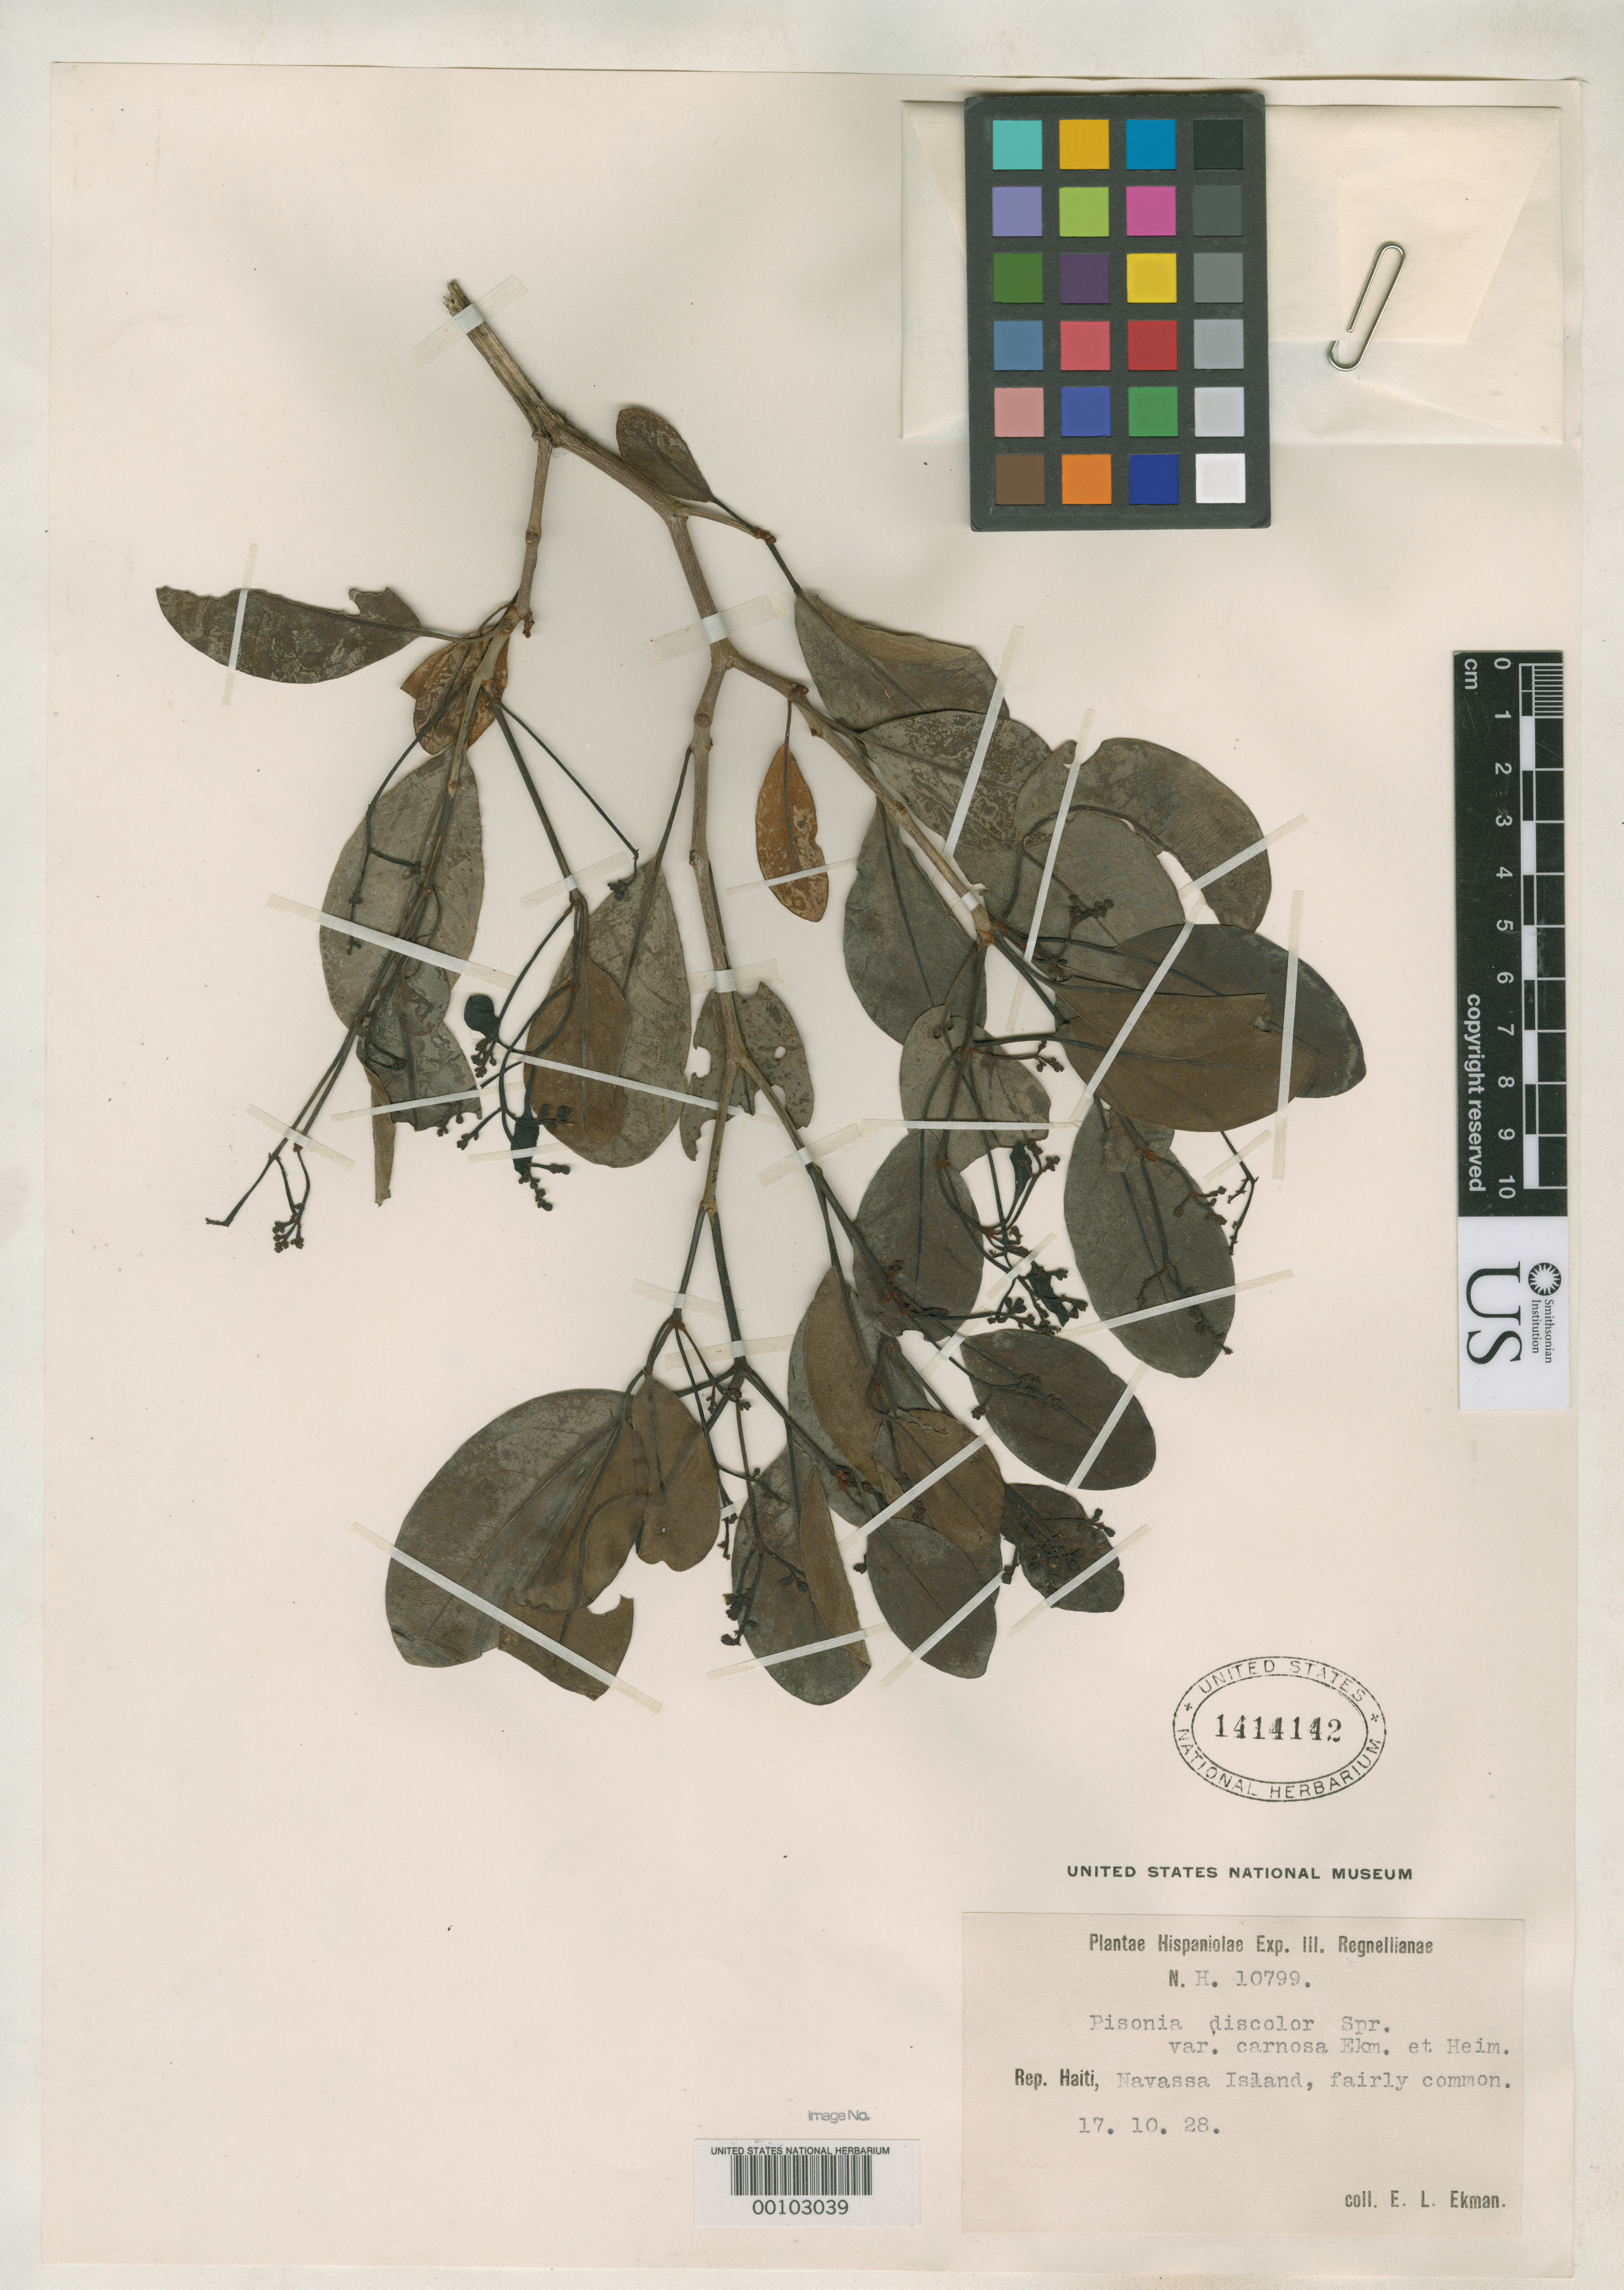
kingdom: Plantae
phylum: Tracheophyta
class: Magnoliopsida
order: Caryophyllales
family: Nyctaginaceae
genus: Pisonia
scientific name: Pisonia discolor var. carnosa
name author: Ekman & Heimerl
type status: Type Fragment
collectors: E. L. Ekman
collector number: H 10799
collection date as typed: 17 Oct 1928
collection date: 1928-10-17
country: Haiti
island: Navassa Island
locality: Navassa Island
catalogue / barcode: US 1414142